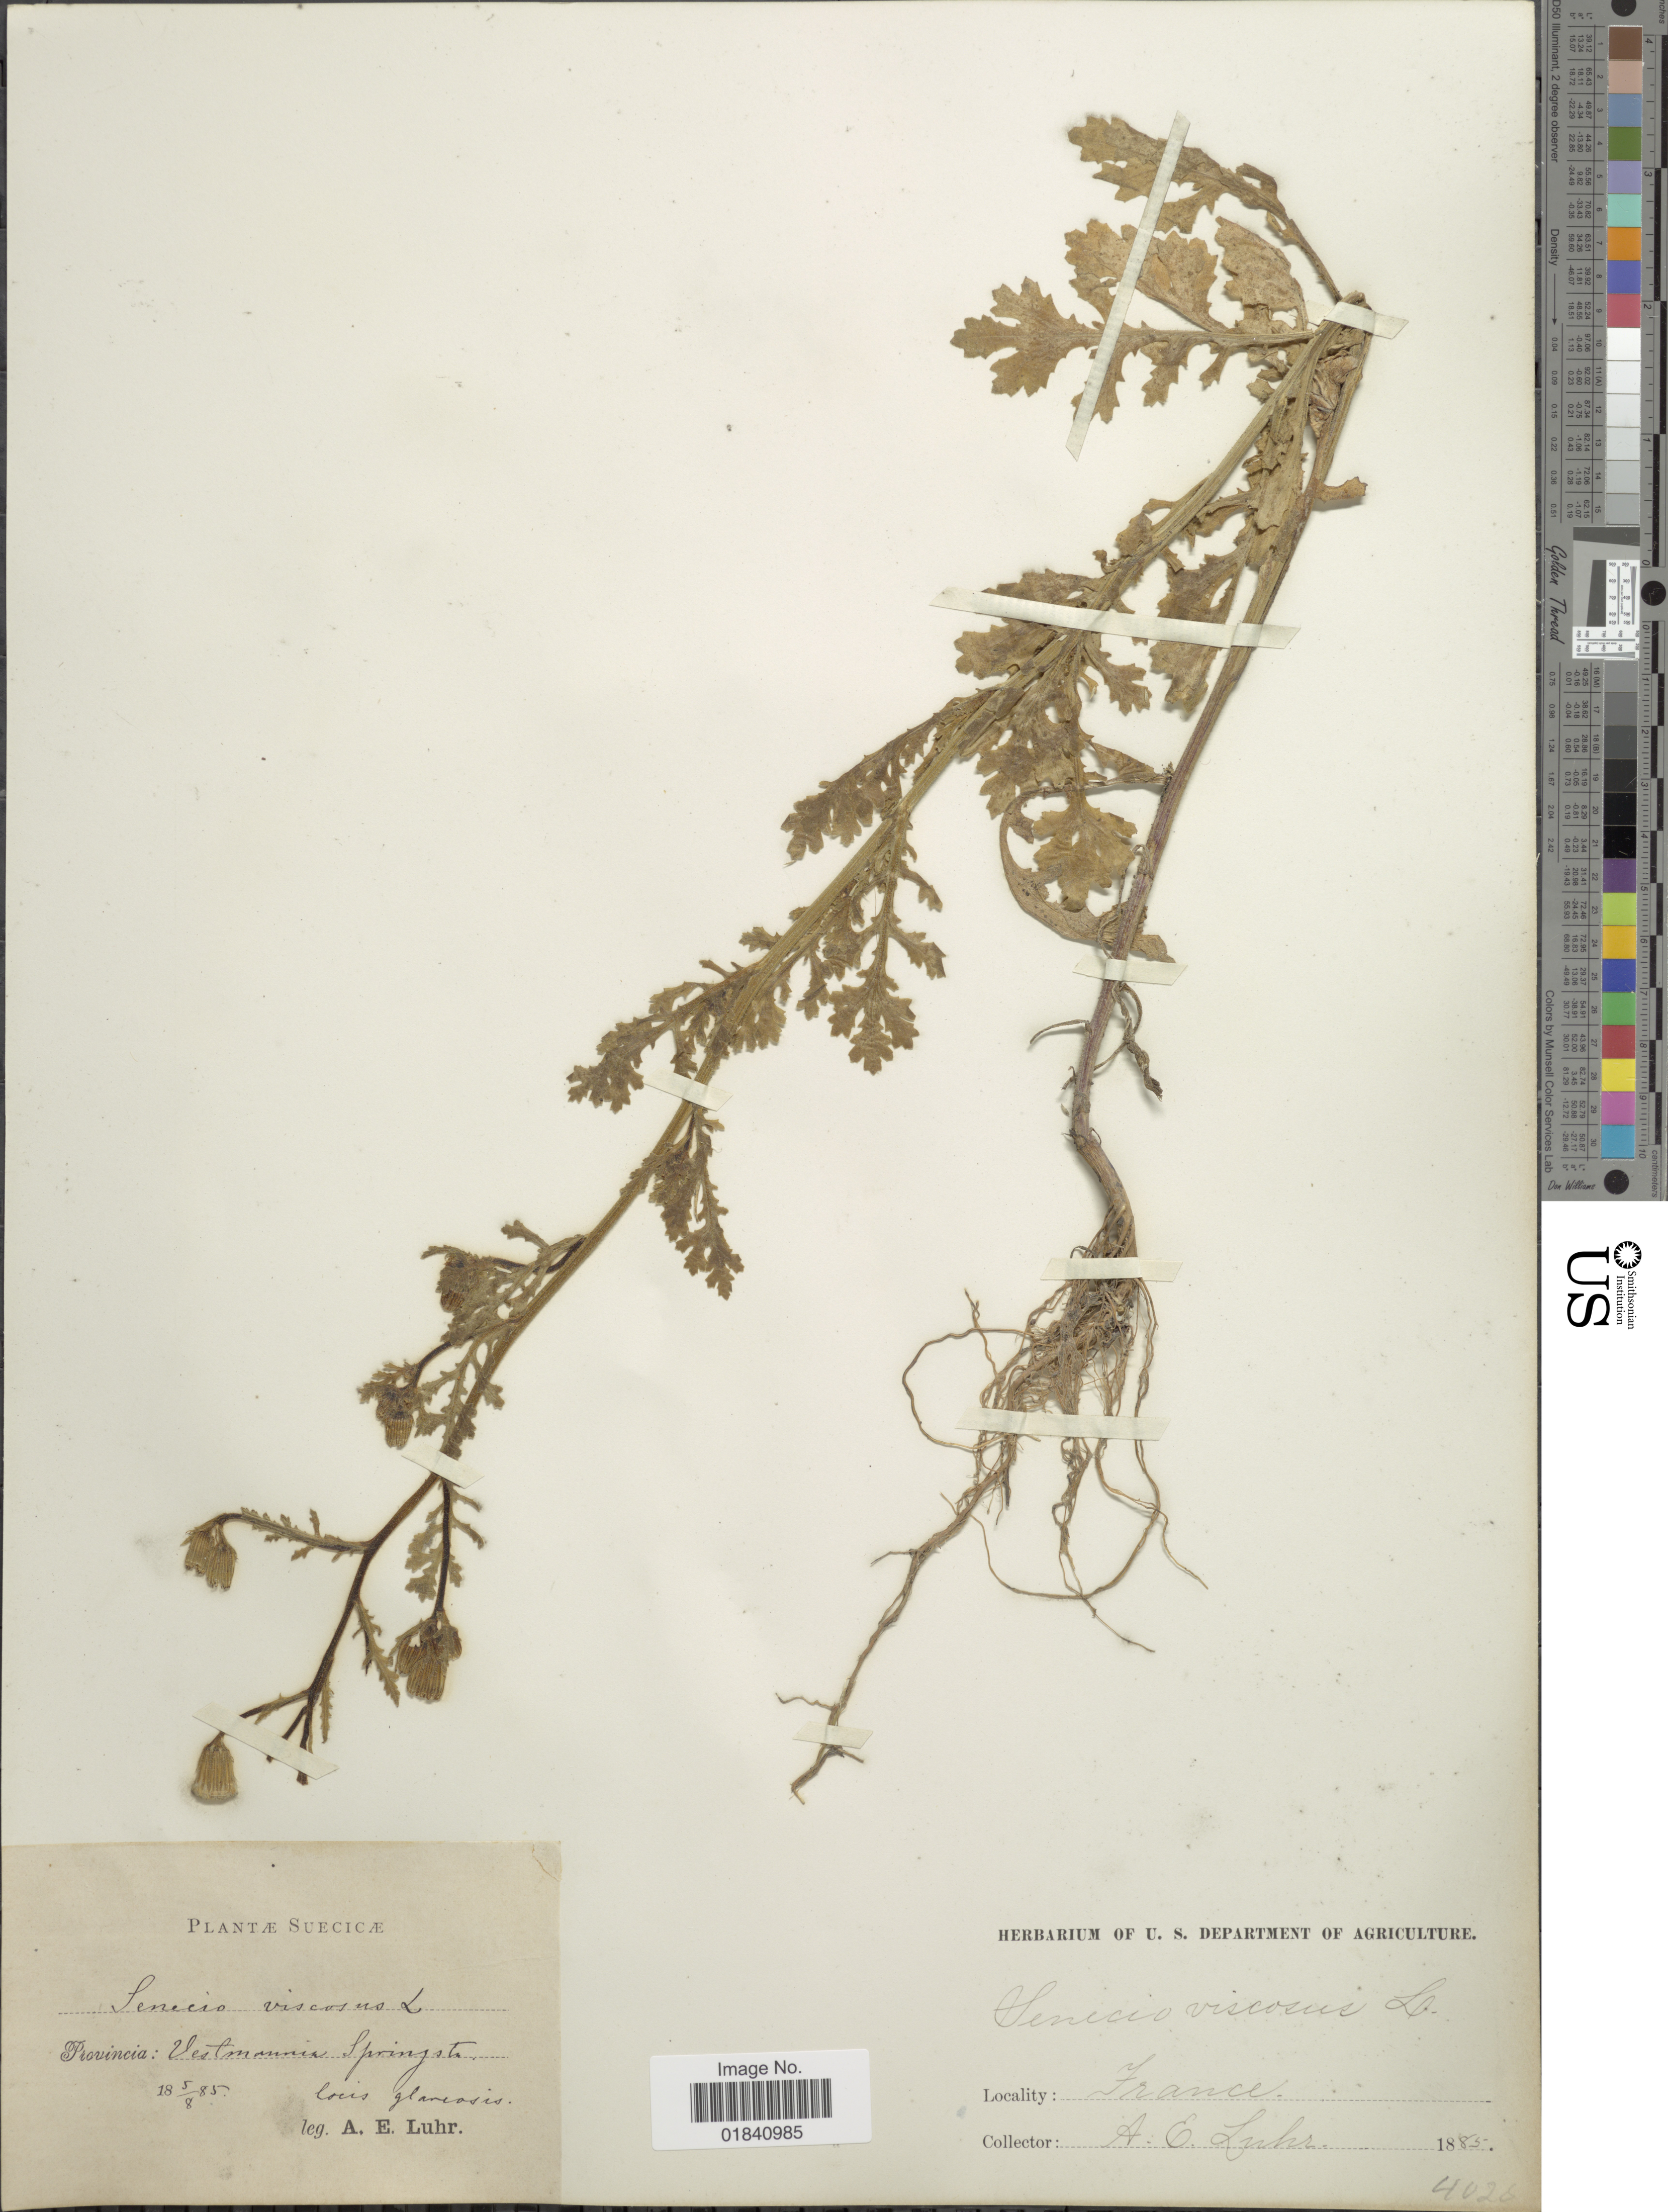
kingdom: Plantae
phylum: Tracheophyta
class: Magnoliopsida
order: Asterales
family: Asteraceae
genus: Senecio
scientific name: Senecio viscosus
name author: L.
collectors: A. Luhr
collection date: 1885-08-05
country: Sweden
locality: Suecicae. France [unsure placement]. Provincia: Vestmannia Springsta. [interpreted]